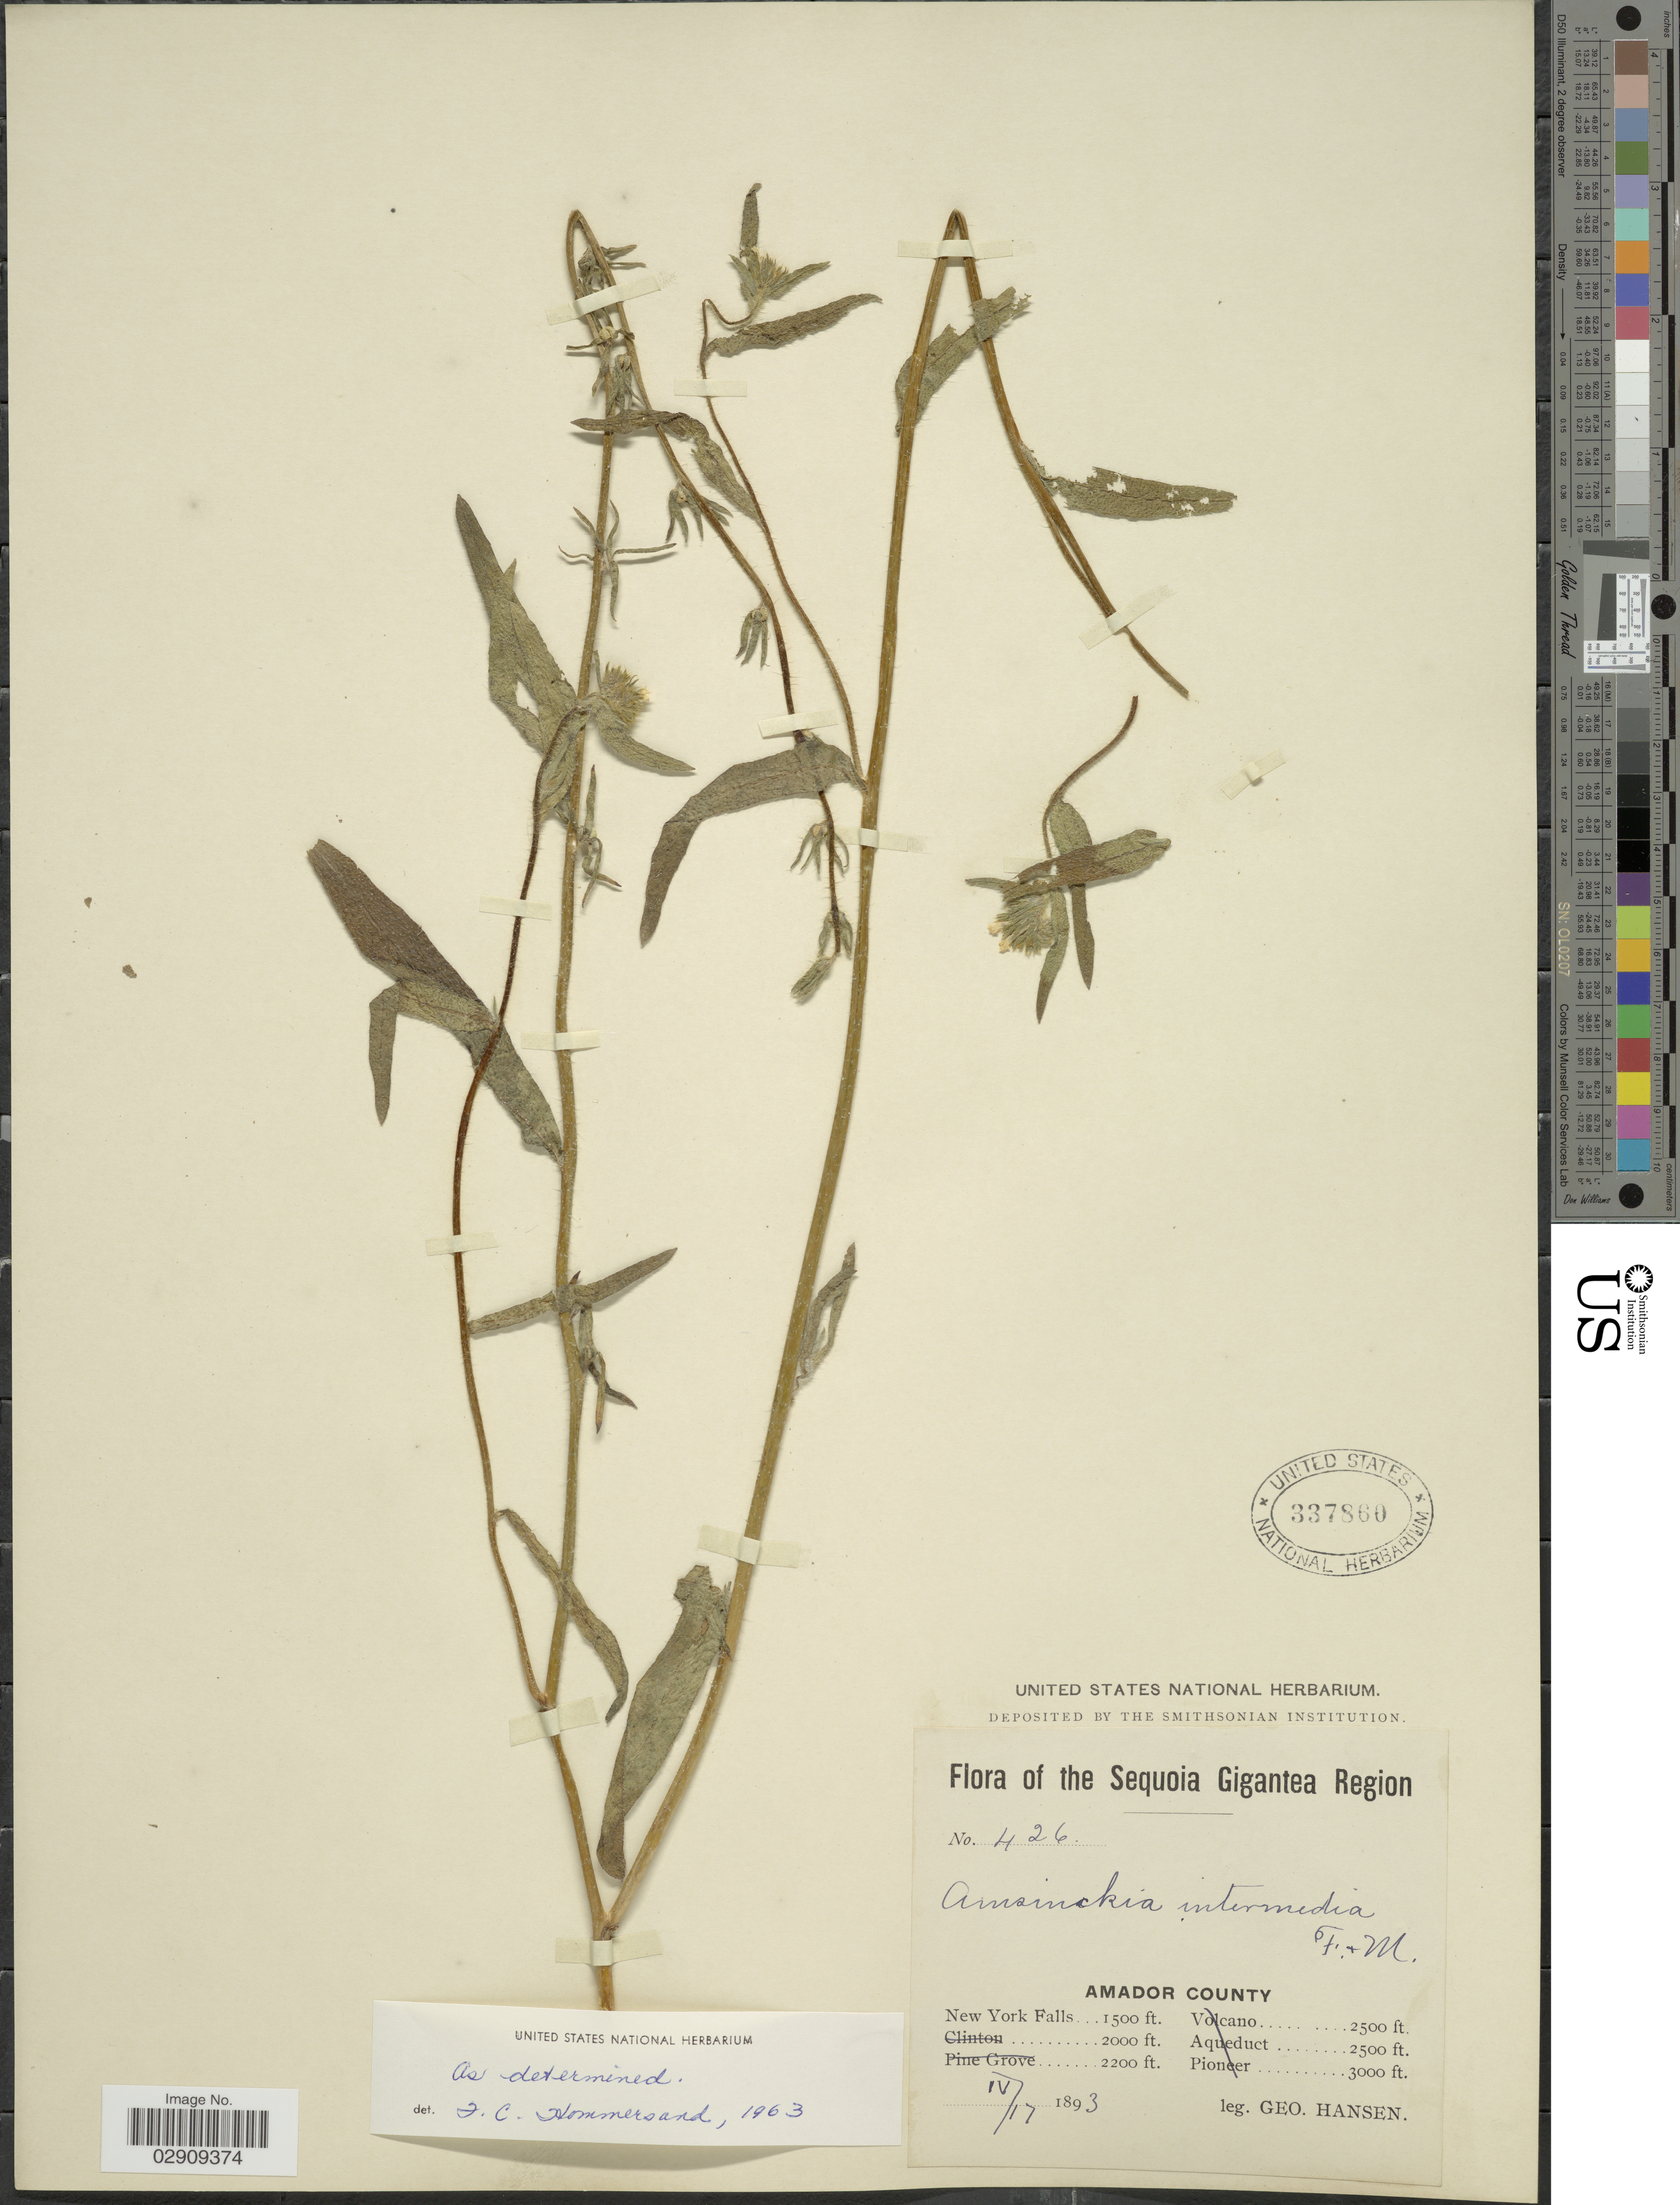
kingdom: Plantae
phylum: Tracheophyta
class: Magnoliopsida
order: Boraginales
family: Boraginaceae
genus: Amsinckia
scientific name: Amsinckia menziesii var. intermedia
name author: (Fisch. & C.A. Mey.) Ganders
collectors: G. Hansen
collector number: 426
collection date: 1893-04-17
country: United States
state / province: California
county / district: Amador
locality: Sequoia Gigantea Region. Amador County. New York Falls.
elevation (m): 457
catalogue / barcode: US 337860